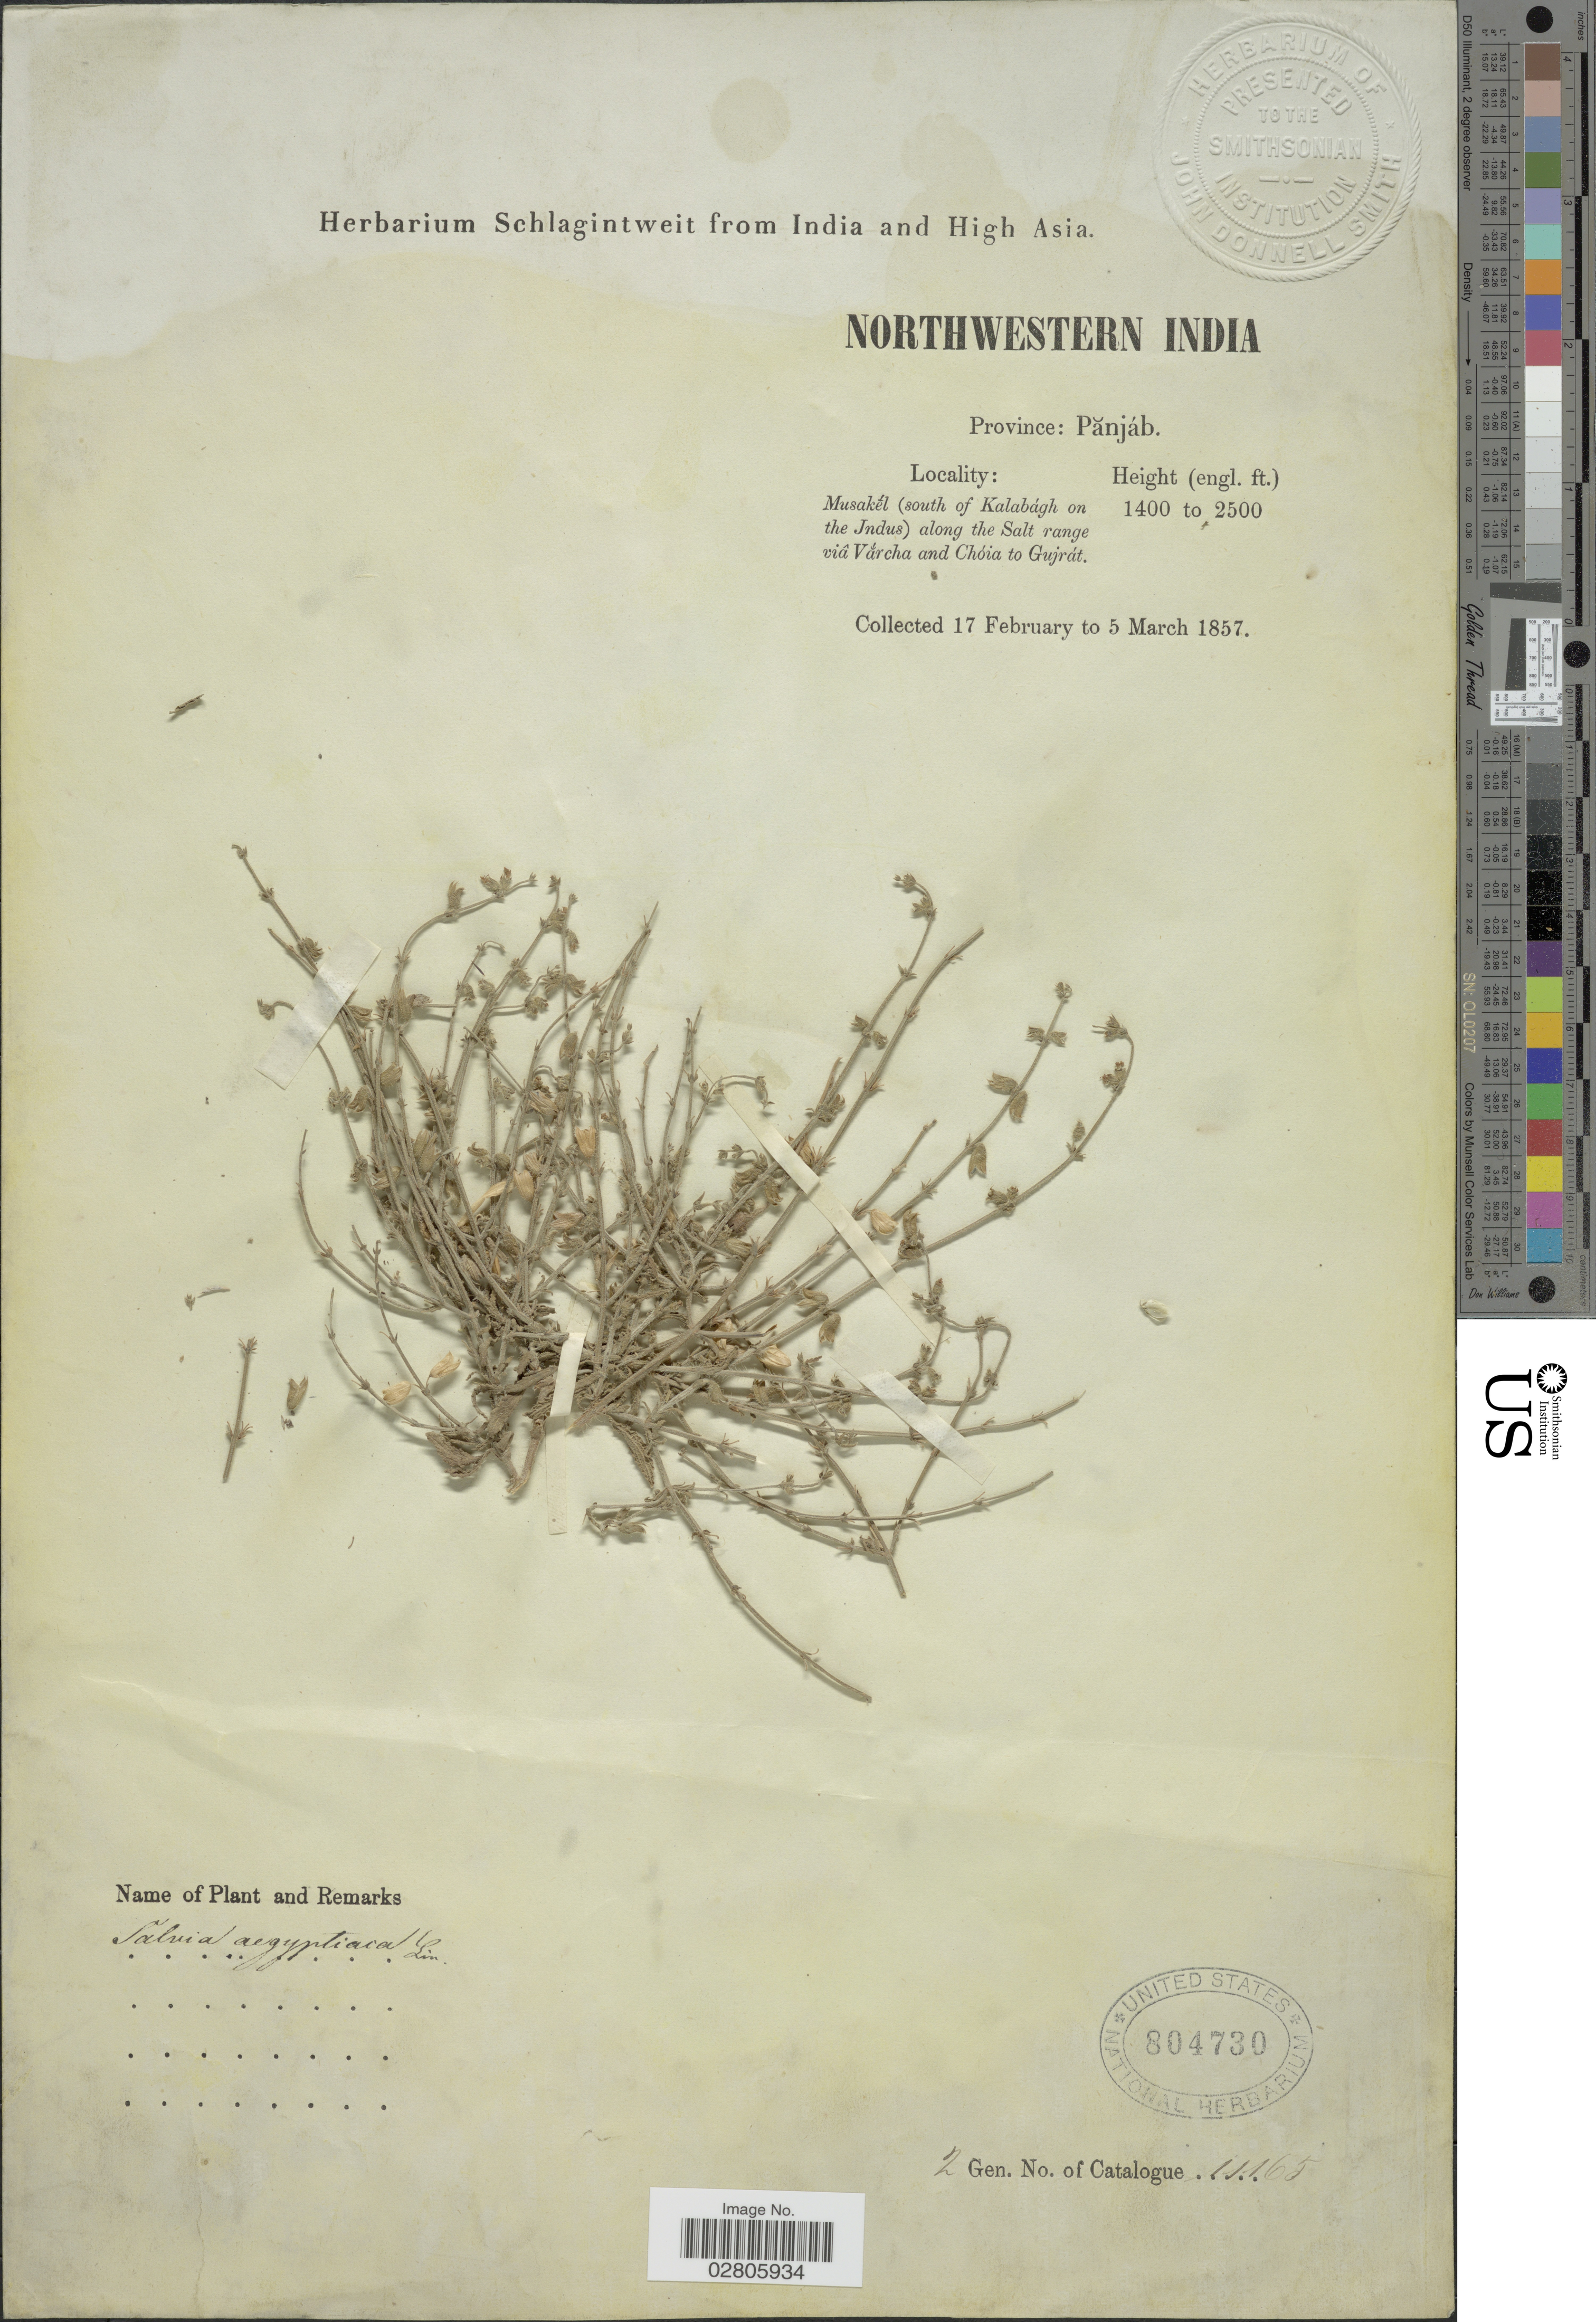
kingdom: Plantae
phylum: Tracheophyta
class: Magnoliopsida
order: Lamiales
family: Lamiaceae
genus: Salvia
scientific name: Salvia aegyptiaca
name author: L.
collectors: ex herb. Schlagintweit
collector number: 11165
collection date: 1857-02-17/1857-03-05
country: India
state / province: Punjab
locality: Northwestern India. Province: Panjáb. Musakél (south of Kalabágh on the Jndus) along the Salt range viâ Várcha and Chóia to Gujrát.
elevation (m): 427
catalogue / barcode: US 804730